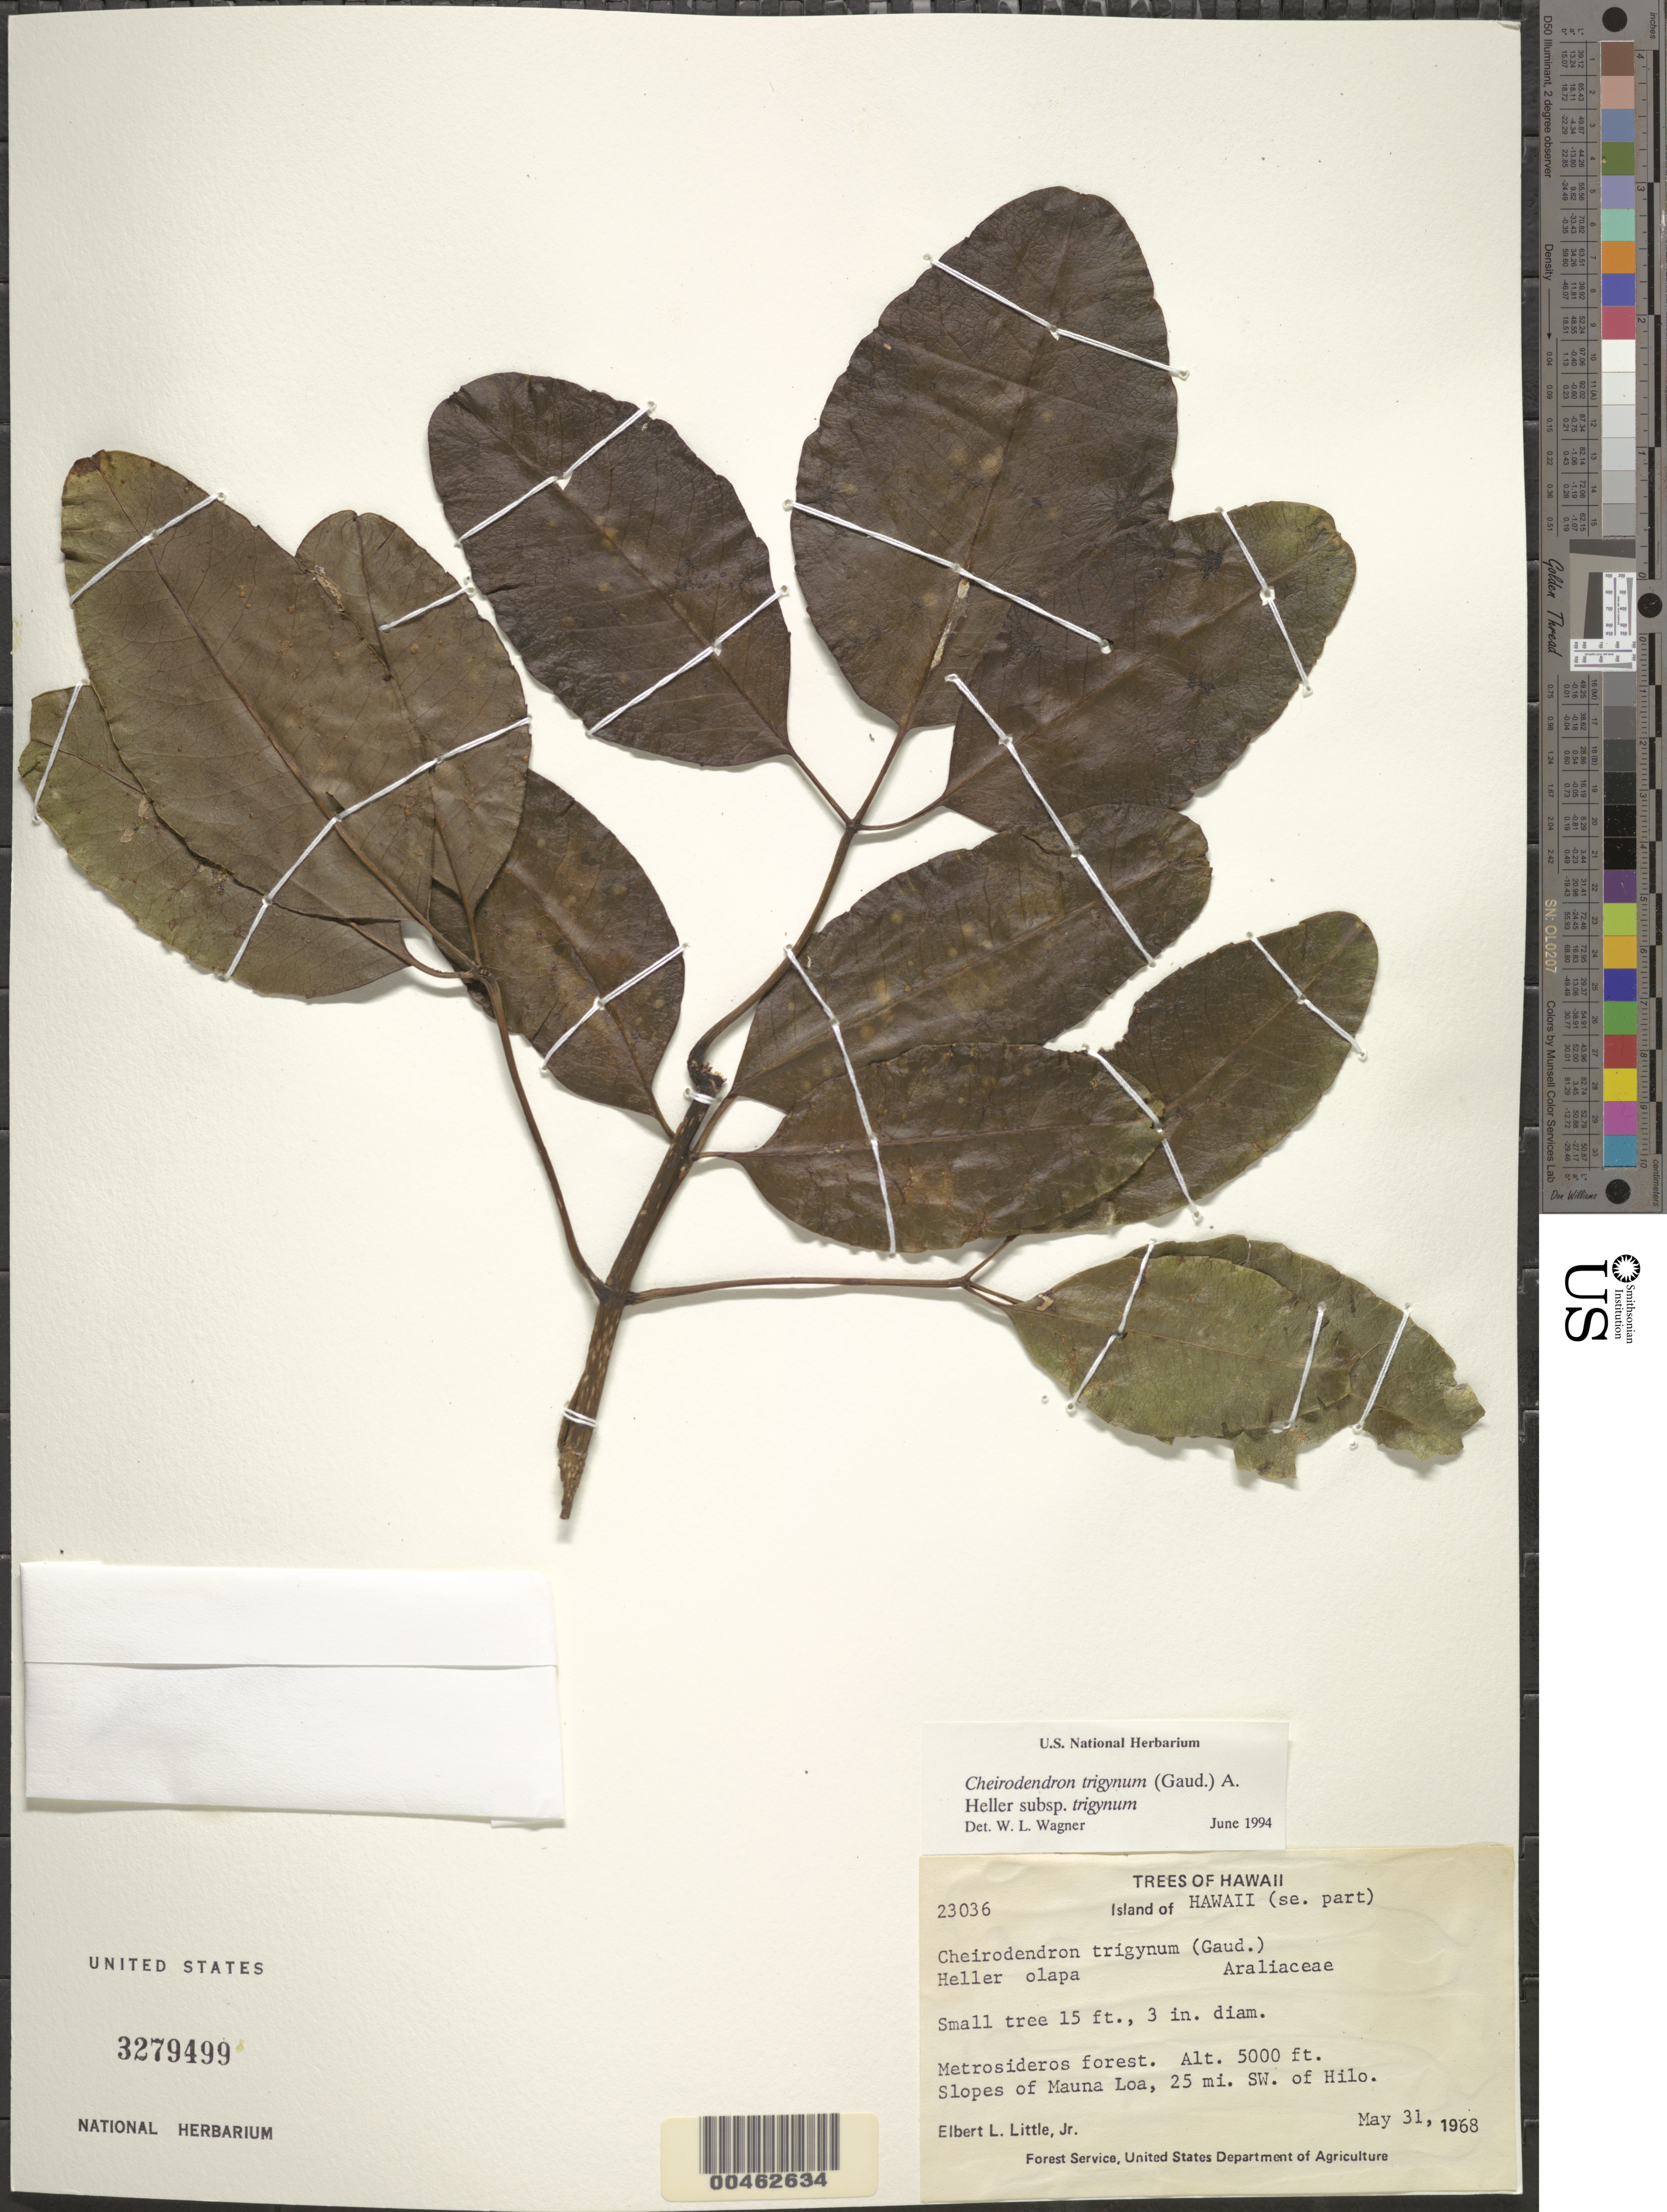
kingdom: Plantae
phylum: Tracheophyta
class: Magnoliopsida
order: Apiales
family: Araliaceae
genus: Cheirodendron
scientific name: Cheirodendron trigynum subsp. trigynum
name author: (Gaudich.) A. Heller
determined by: Wagner, W. L., (BOT), Smithsonian Institution - National Museum of Natural History (UNITED STATES)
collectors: E. L. Little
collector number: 23036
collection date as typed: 31 May 1968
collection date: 1968-05-31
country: United States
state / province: Hawaii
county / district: Hawaii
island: Hawaii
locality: SE part of Hawaii, Slopes of Mauna Loa, 25 mi SW of Hilo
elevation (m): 1524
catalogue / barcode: US 3279499